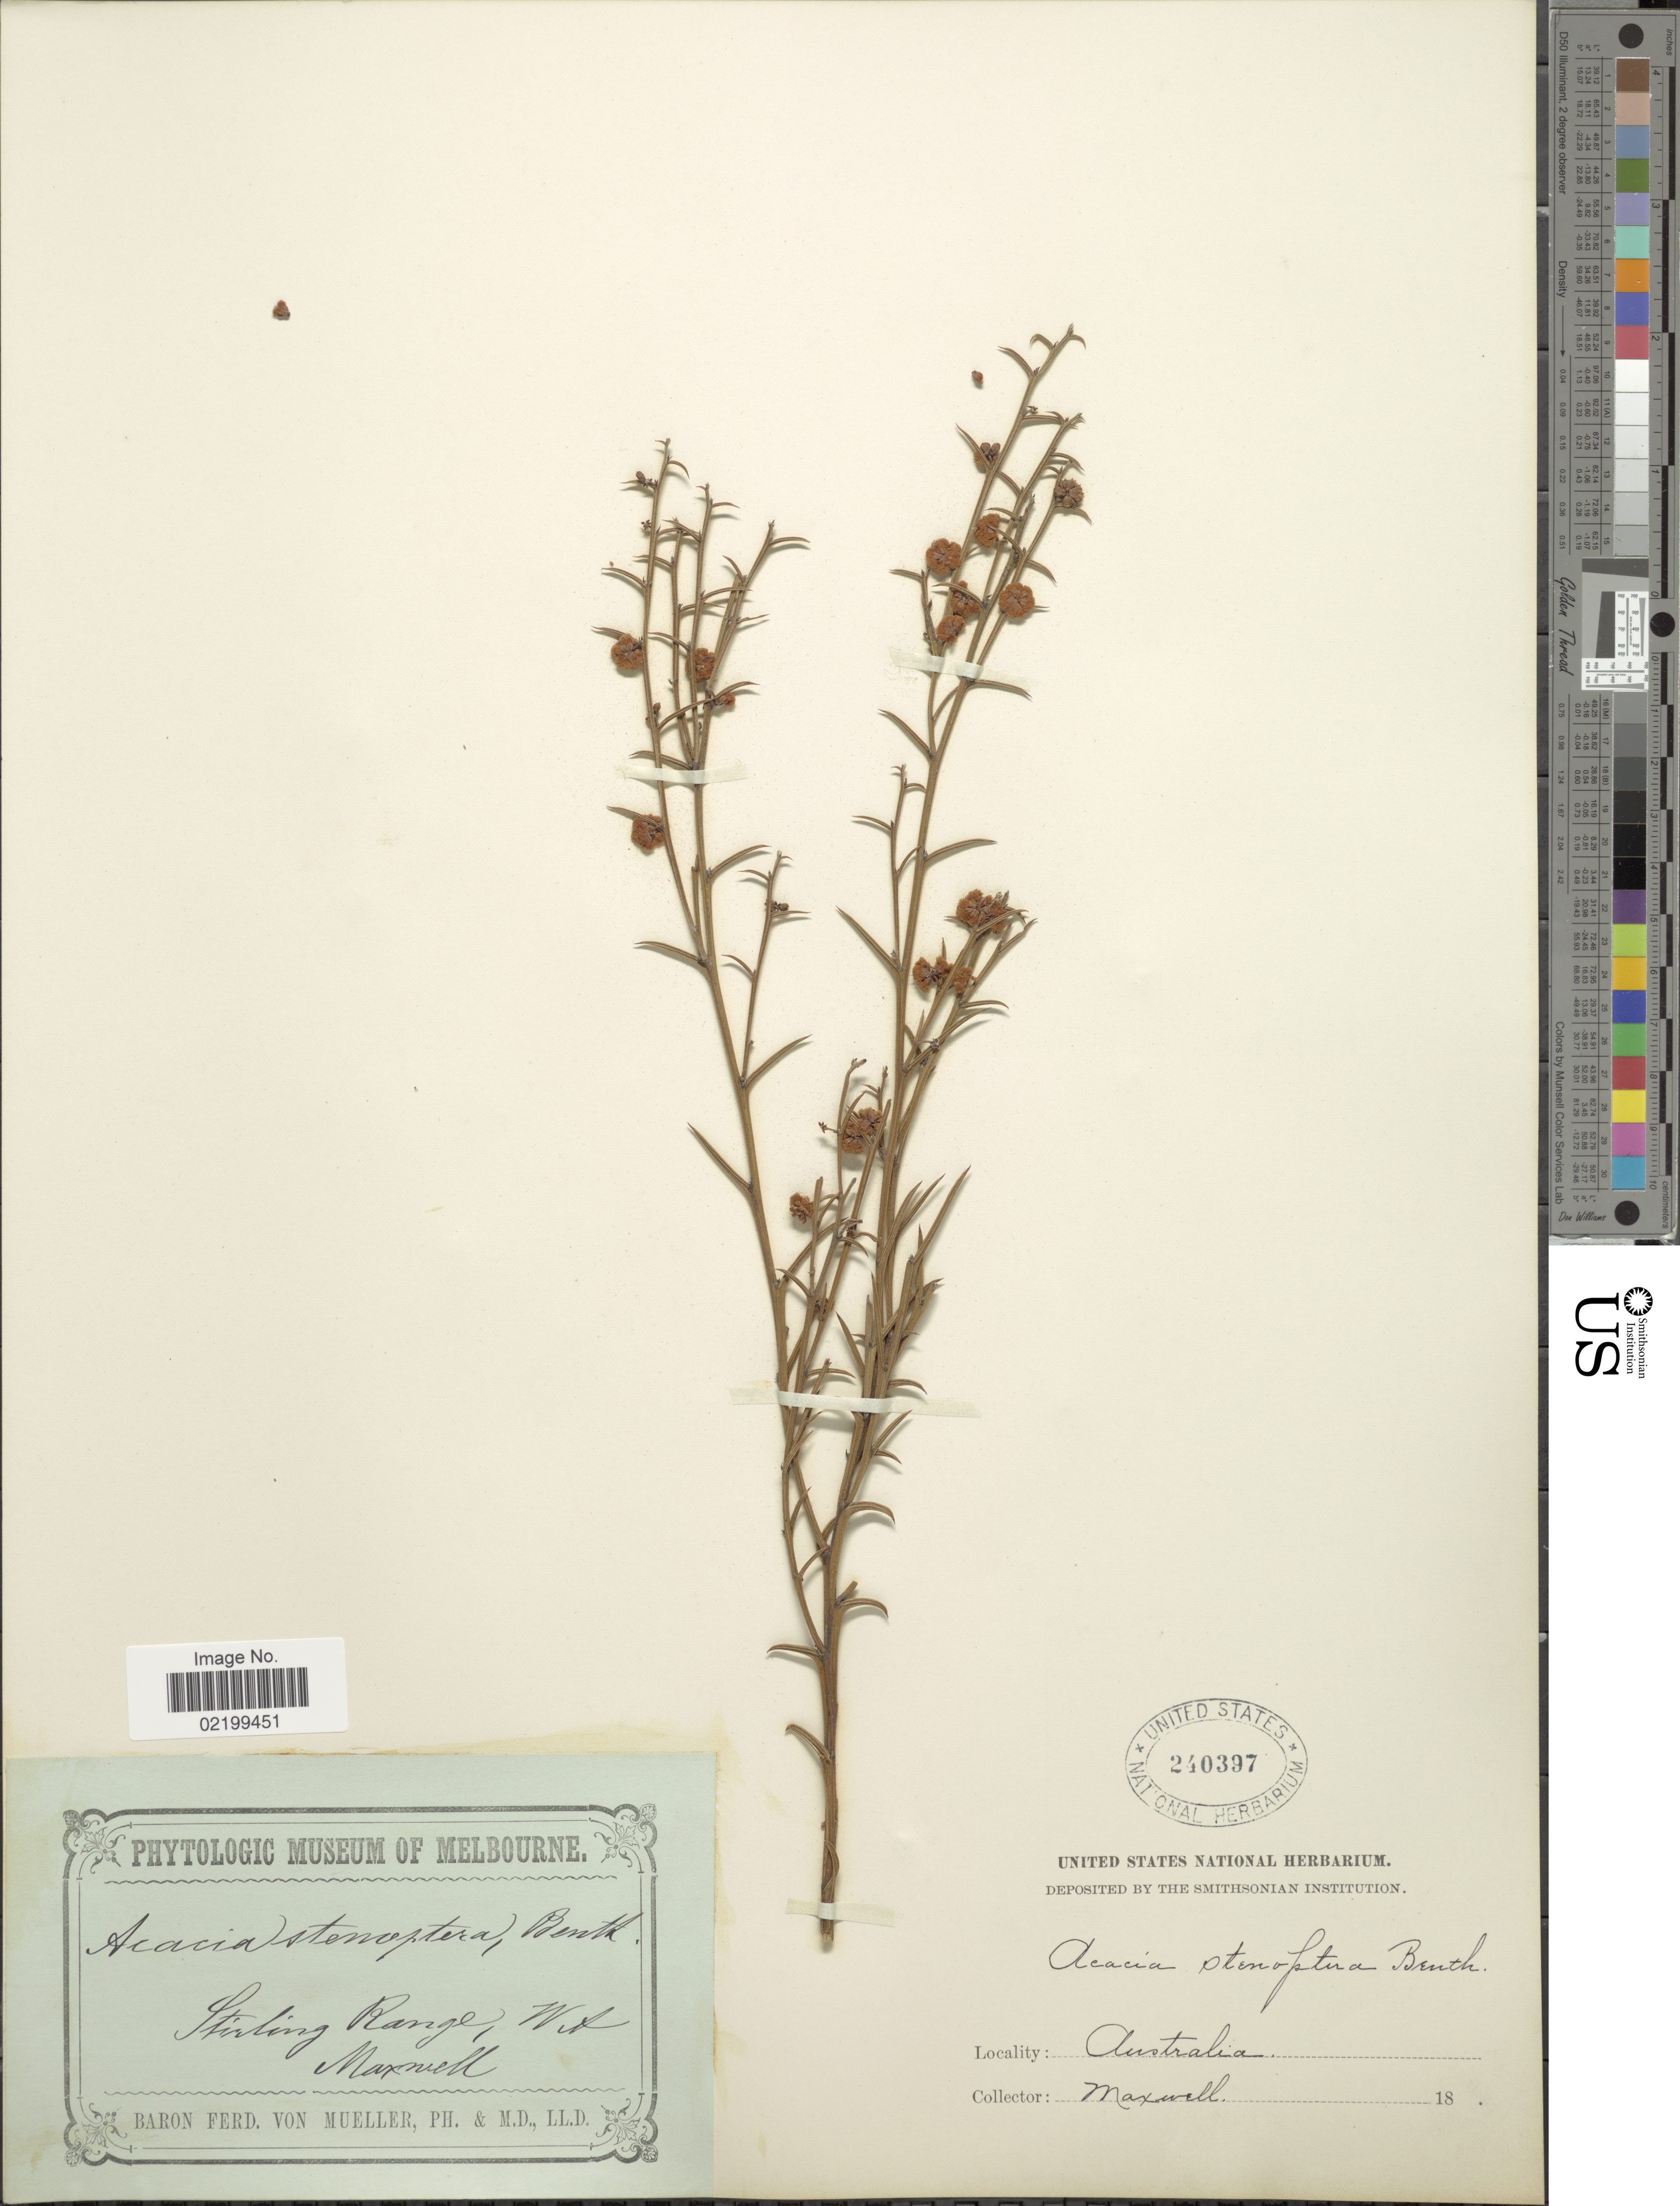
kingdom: Plantae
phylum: Tracheophyta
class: Magnoliopsida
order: Fabales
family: Fabaceae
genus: Acacia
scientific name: Acacia stenoptera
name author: Benth.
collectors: Maxwell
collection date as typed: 18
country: Australia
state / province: Western Australia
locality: Stirling Range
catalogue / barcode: US 240397